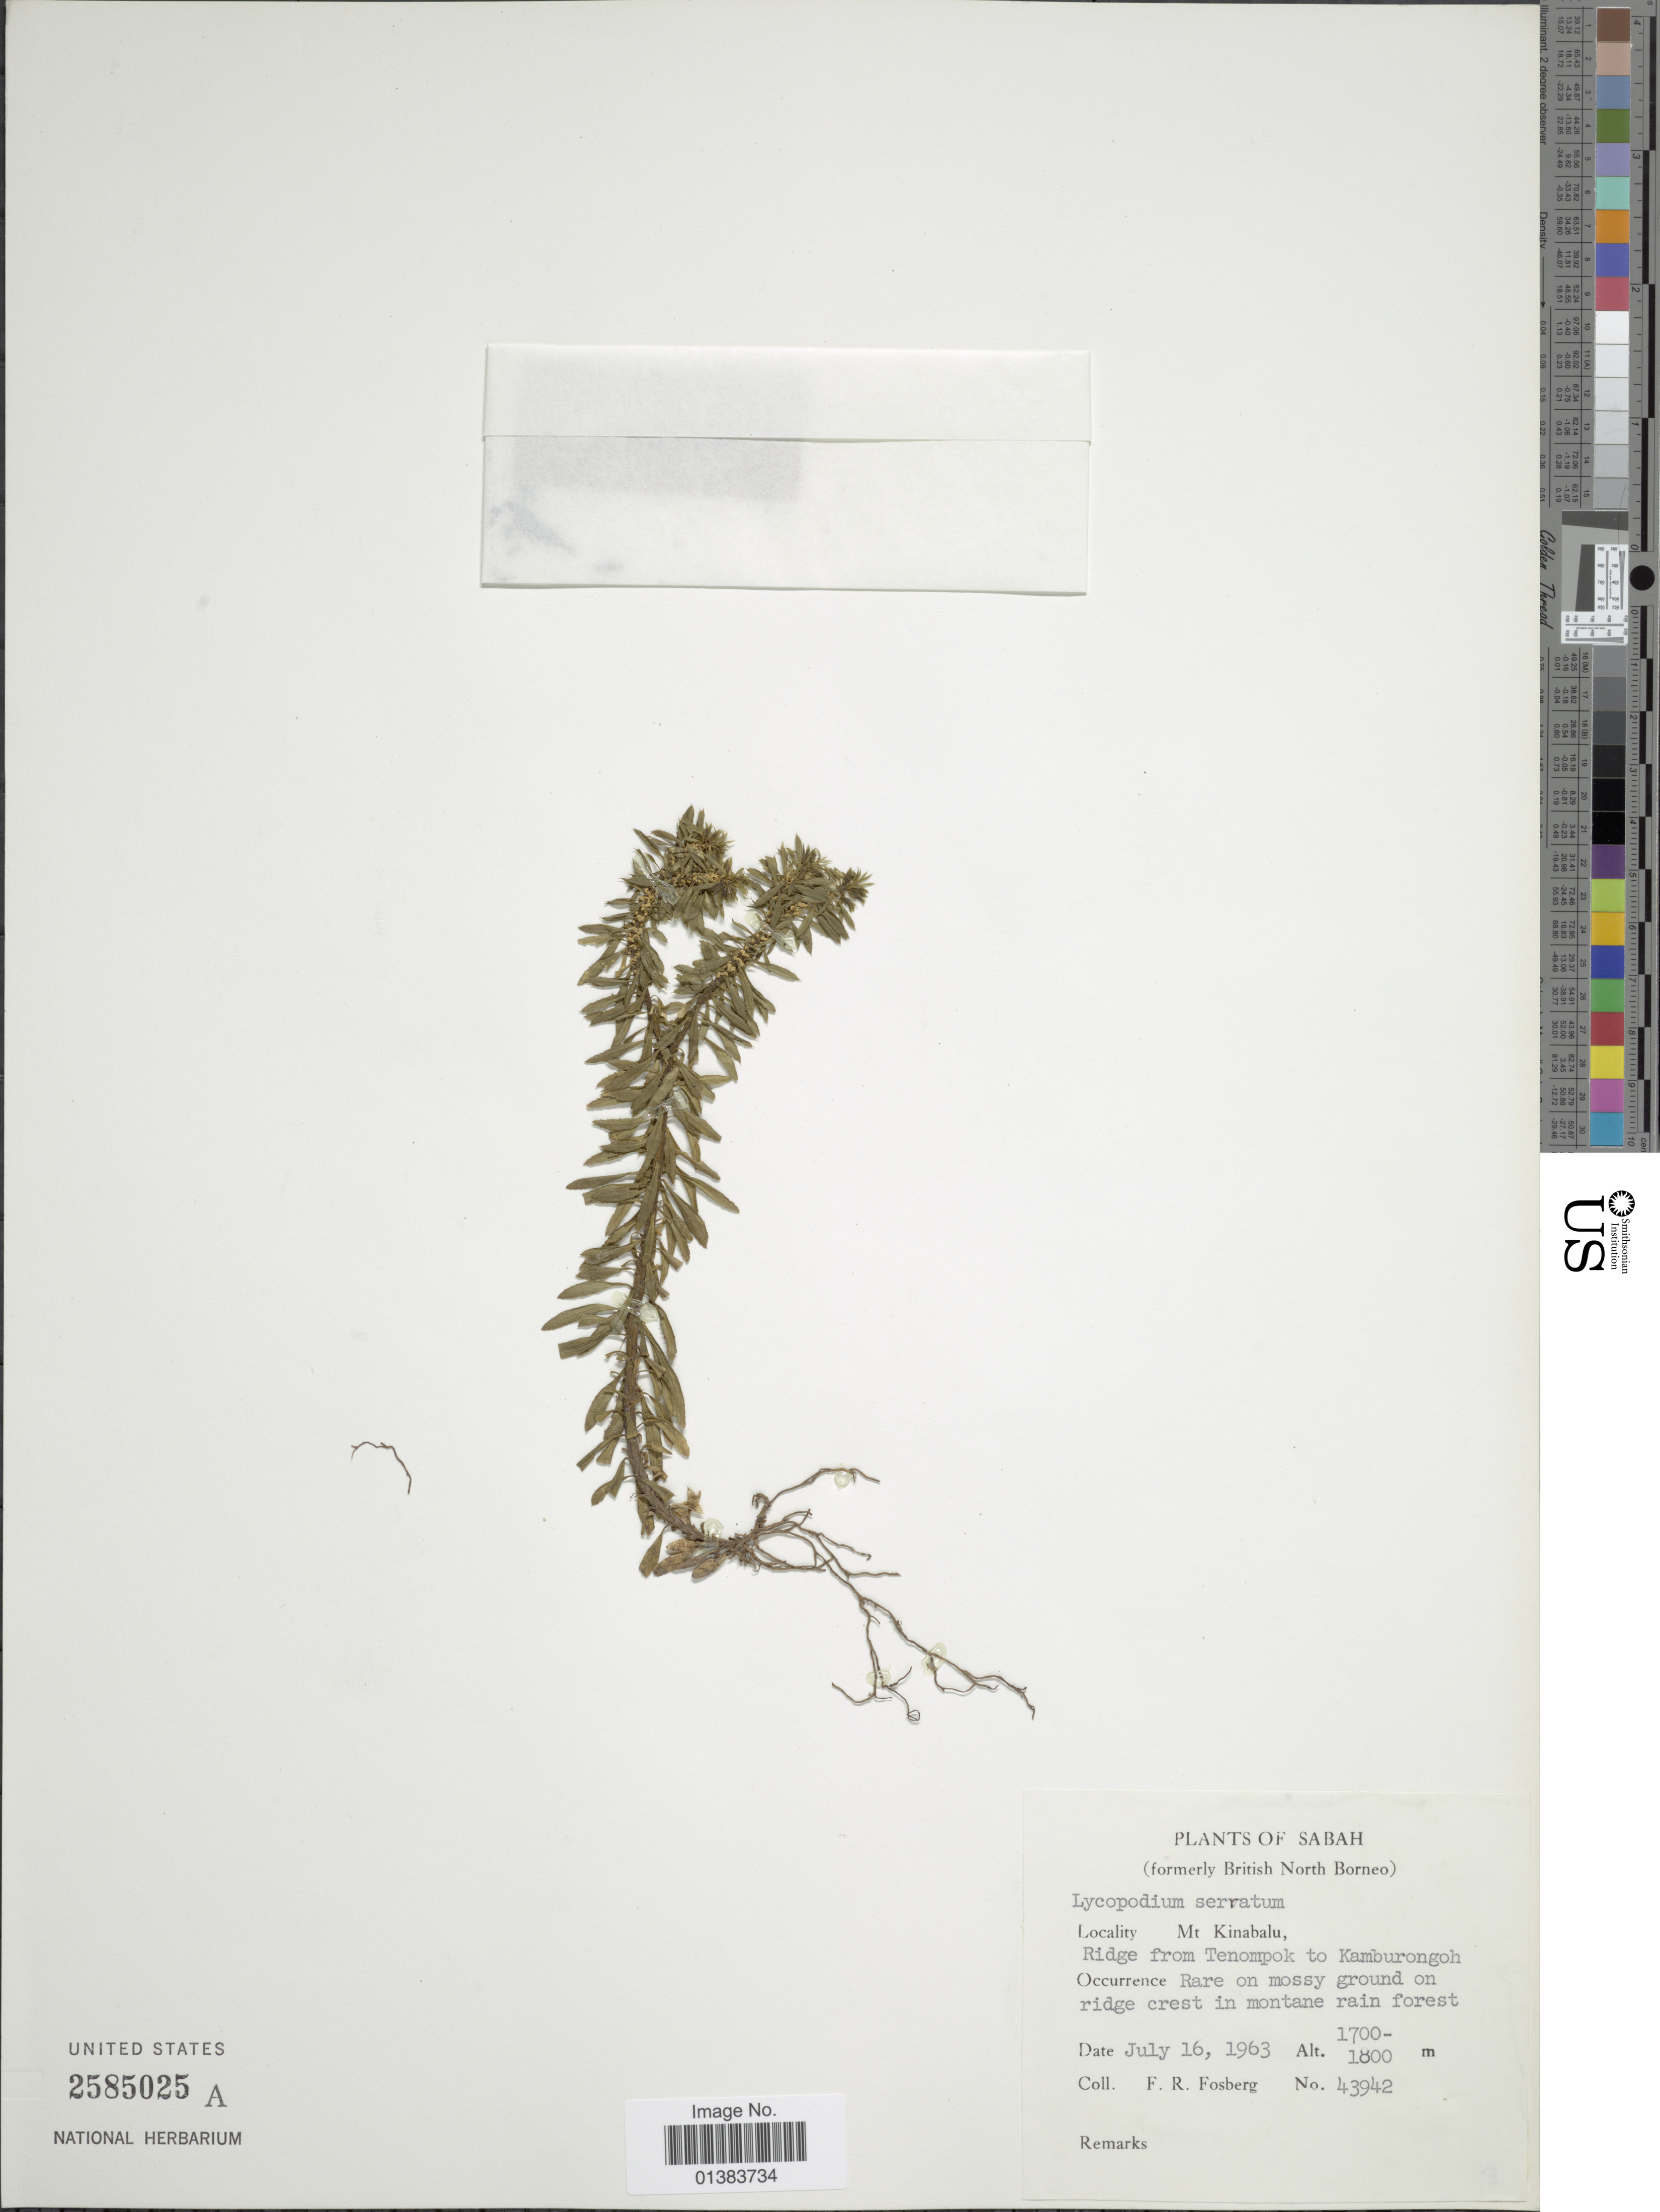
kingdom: Plantae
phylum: Tracheophyta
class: Lycopodiopsida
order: Lycopodiales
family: Lycopodiaceae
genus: Huperzia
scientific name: Huperzia serrata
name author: (Thunb.) Trevis.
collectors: F. R. Fosberg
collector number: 43942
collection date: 1963-07-16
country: Malaysia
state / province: Sabah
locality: (Formerly Biritsh North Borneo), Mt Kinabalu, Ridge from Tenompok to Kamburongoh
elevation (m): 1700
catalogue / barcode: US 2585025A